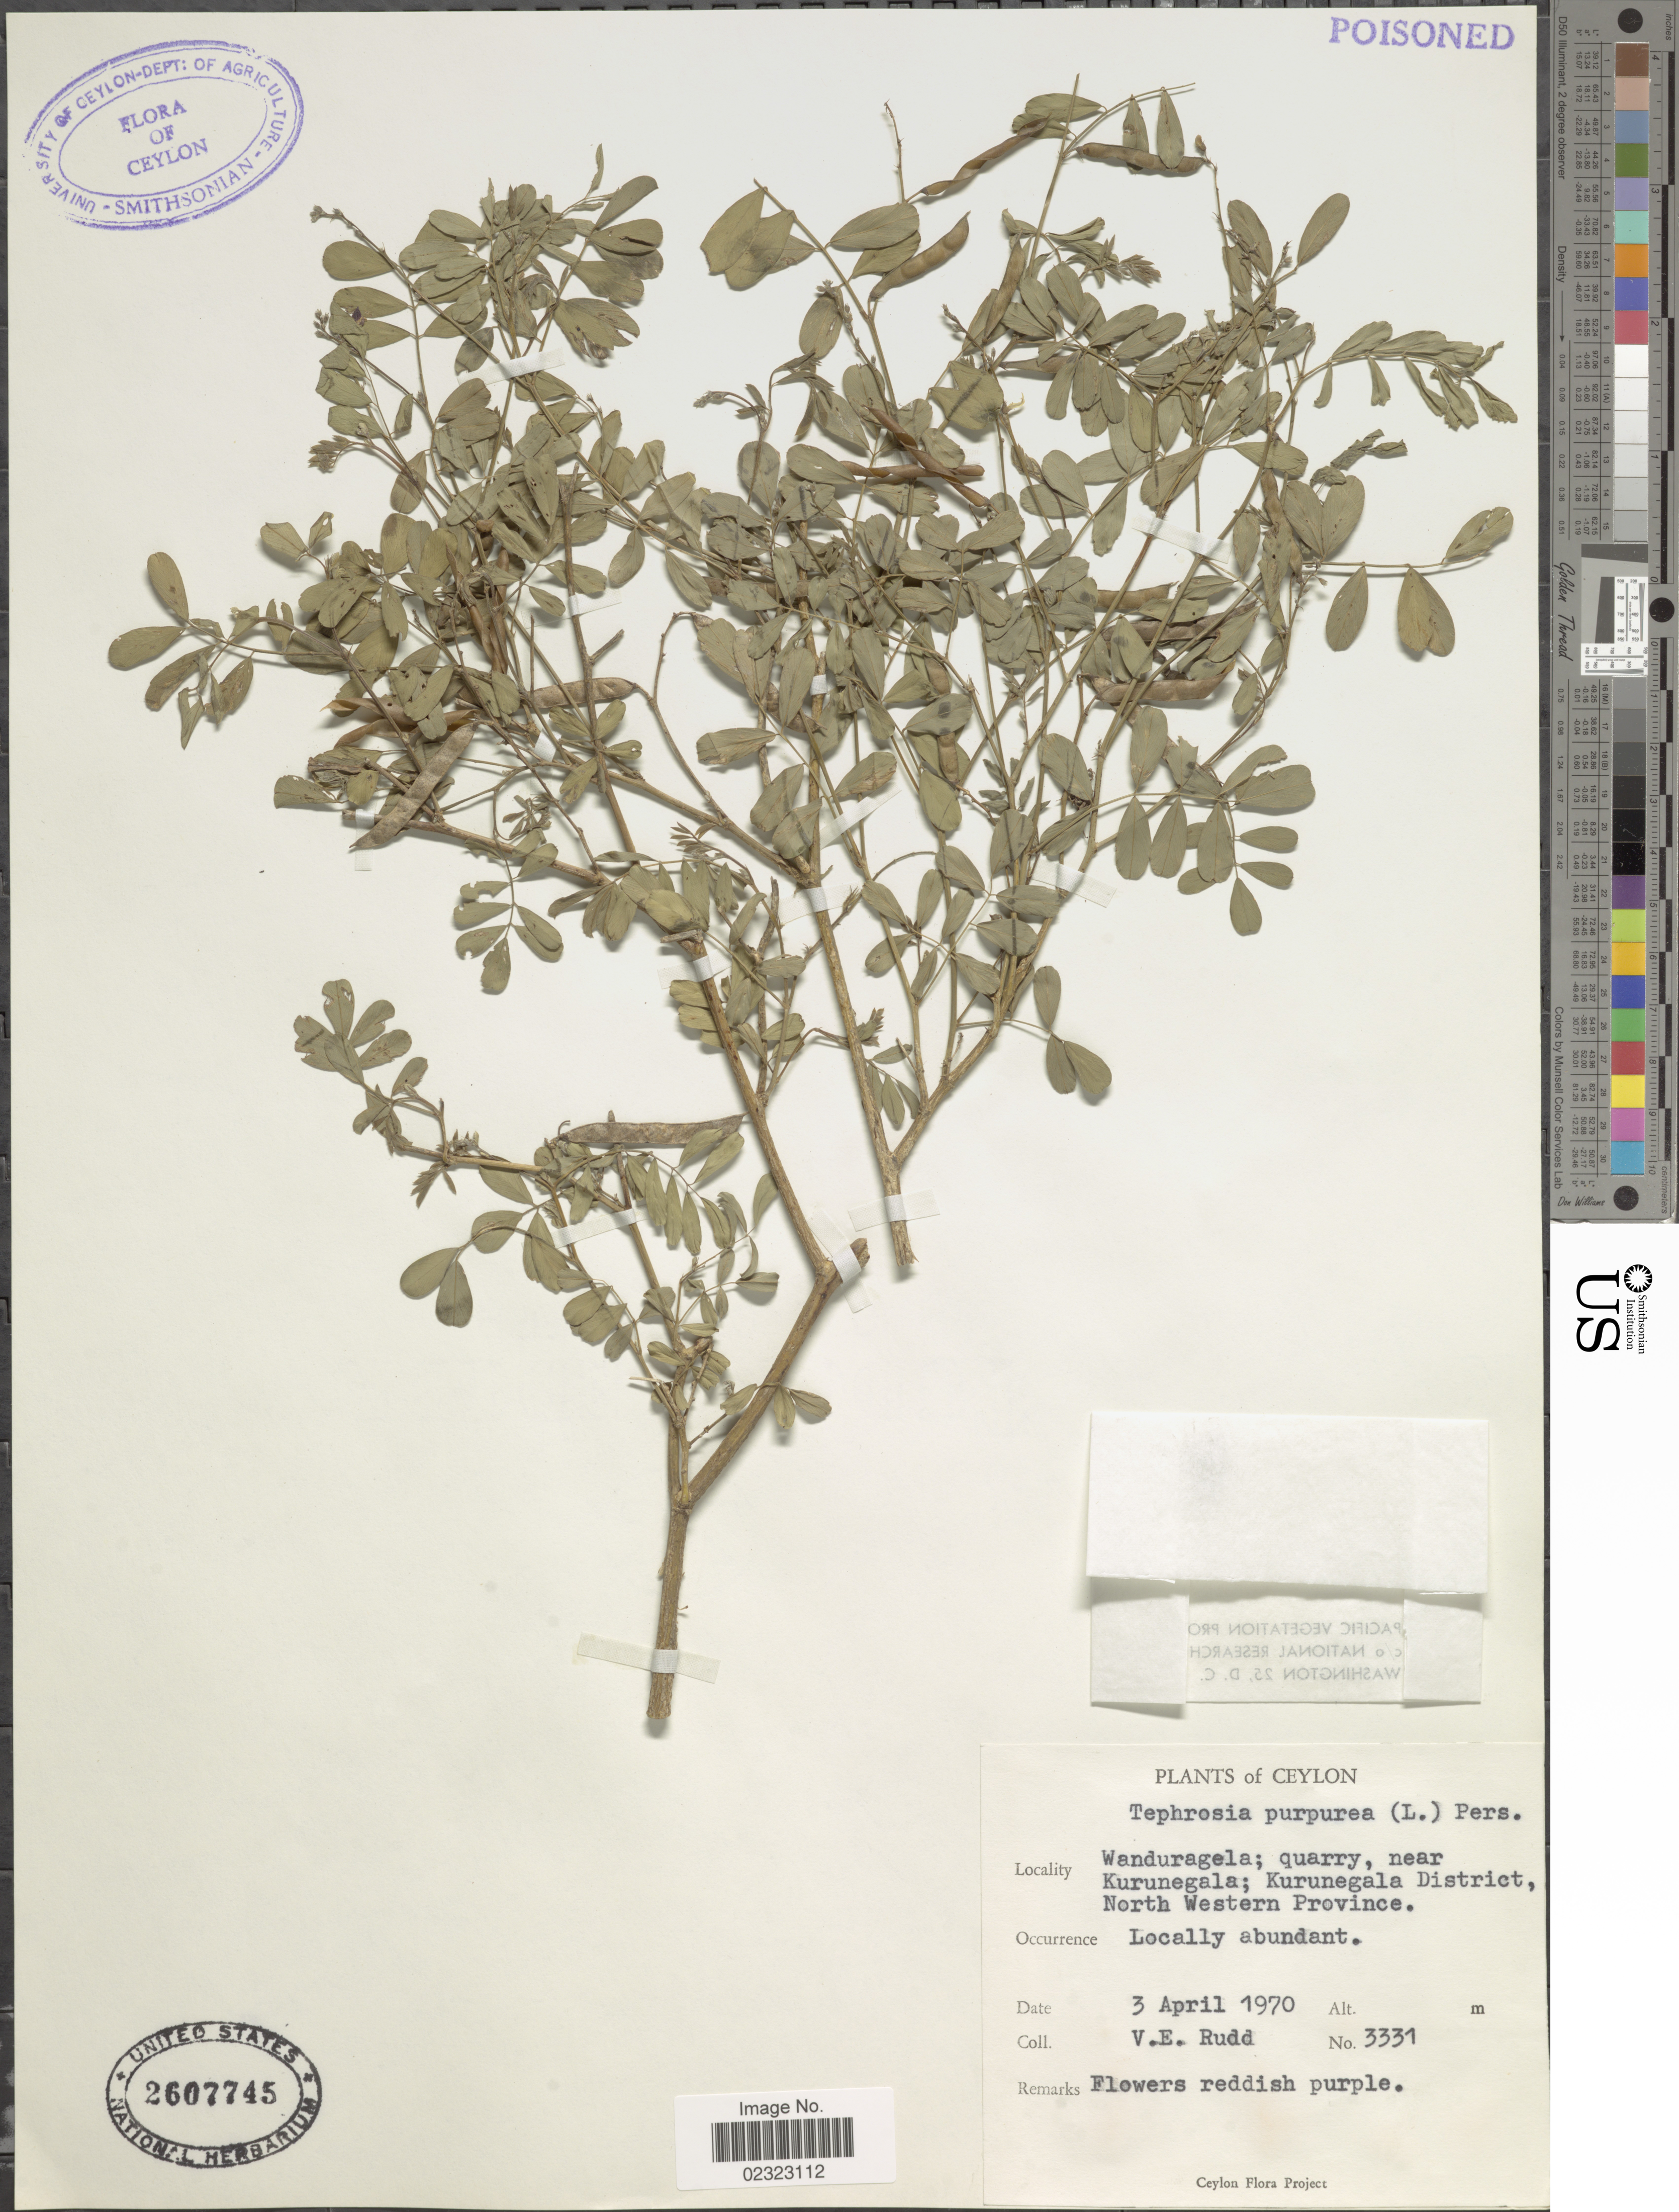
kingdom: Plantae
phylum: Tracheophyta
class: Magnoliopsida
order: Fabales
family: Fabaceae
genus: Tephrosia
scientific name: Tephrosia purpurea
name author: (L.) Pers.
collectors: V. E. Rudd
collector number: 3331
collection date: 1970-04-03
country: Sri Lanka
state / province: North Western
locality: Wanduragela; quarry, near Kurunegala; Kurunegala District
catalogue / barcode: US 2607745